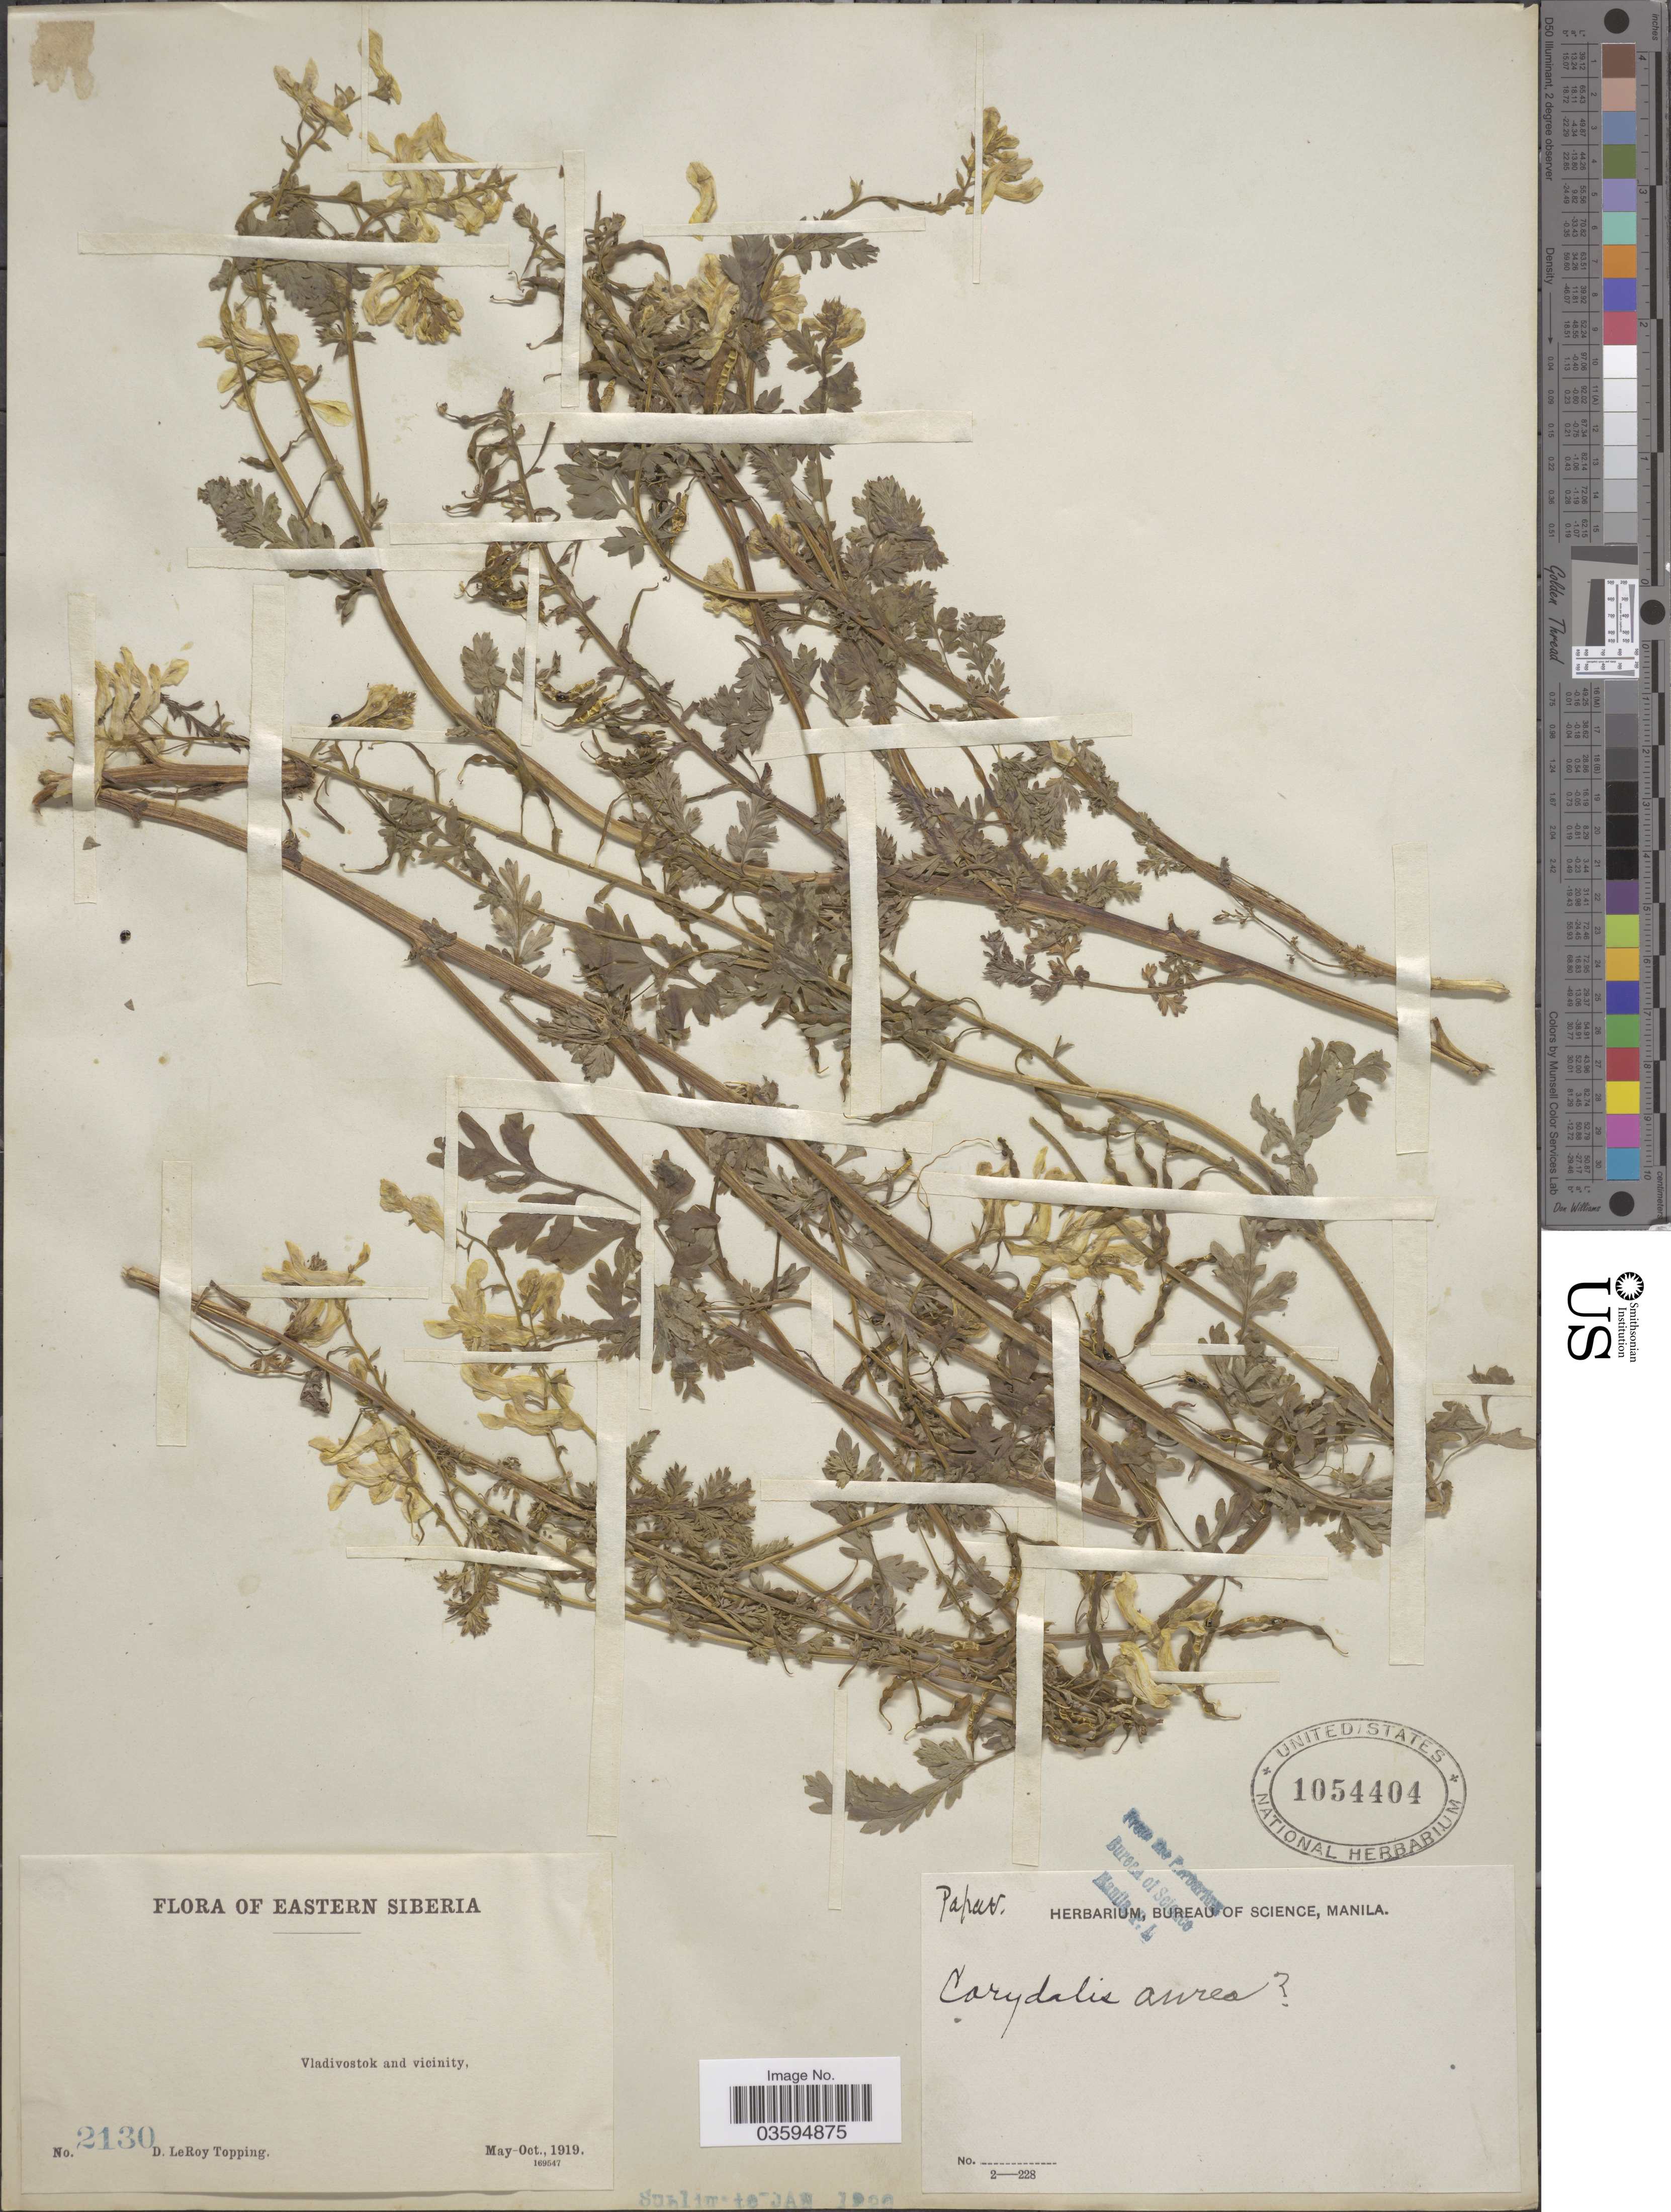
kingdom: Plantae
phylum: Tracheophyta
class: Magnoliopsida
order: Ranunculales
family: Papaveraceae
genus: Corydalis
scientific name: Corydalis aurea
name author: Willd.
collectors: D. L. Topping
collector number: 2130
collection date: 1919-05/1919-10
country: Russian Federation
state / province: Primorsky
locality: Eastern Siberia. Vladivostok and vicinity.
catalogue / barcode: US 1054404